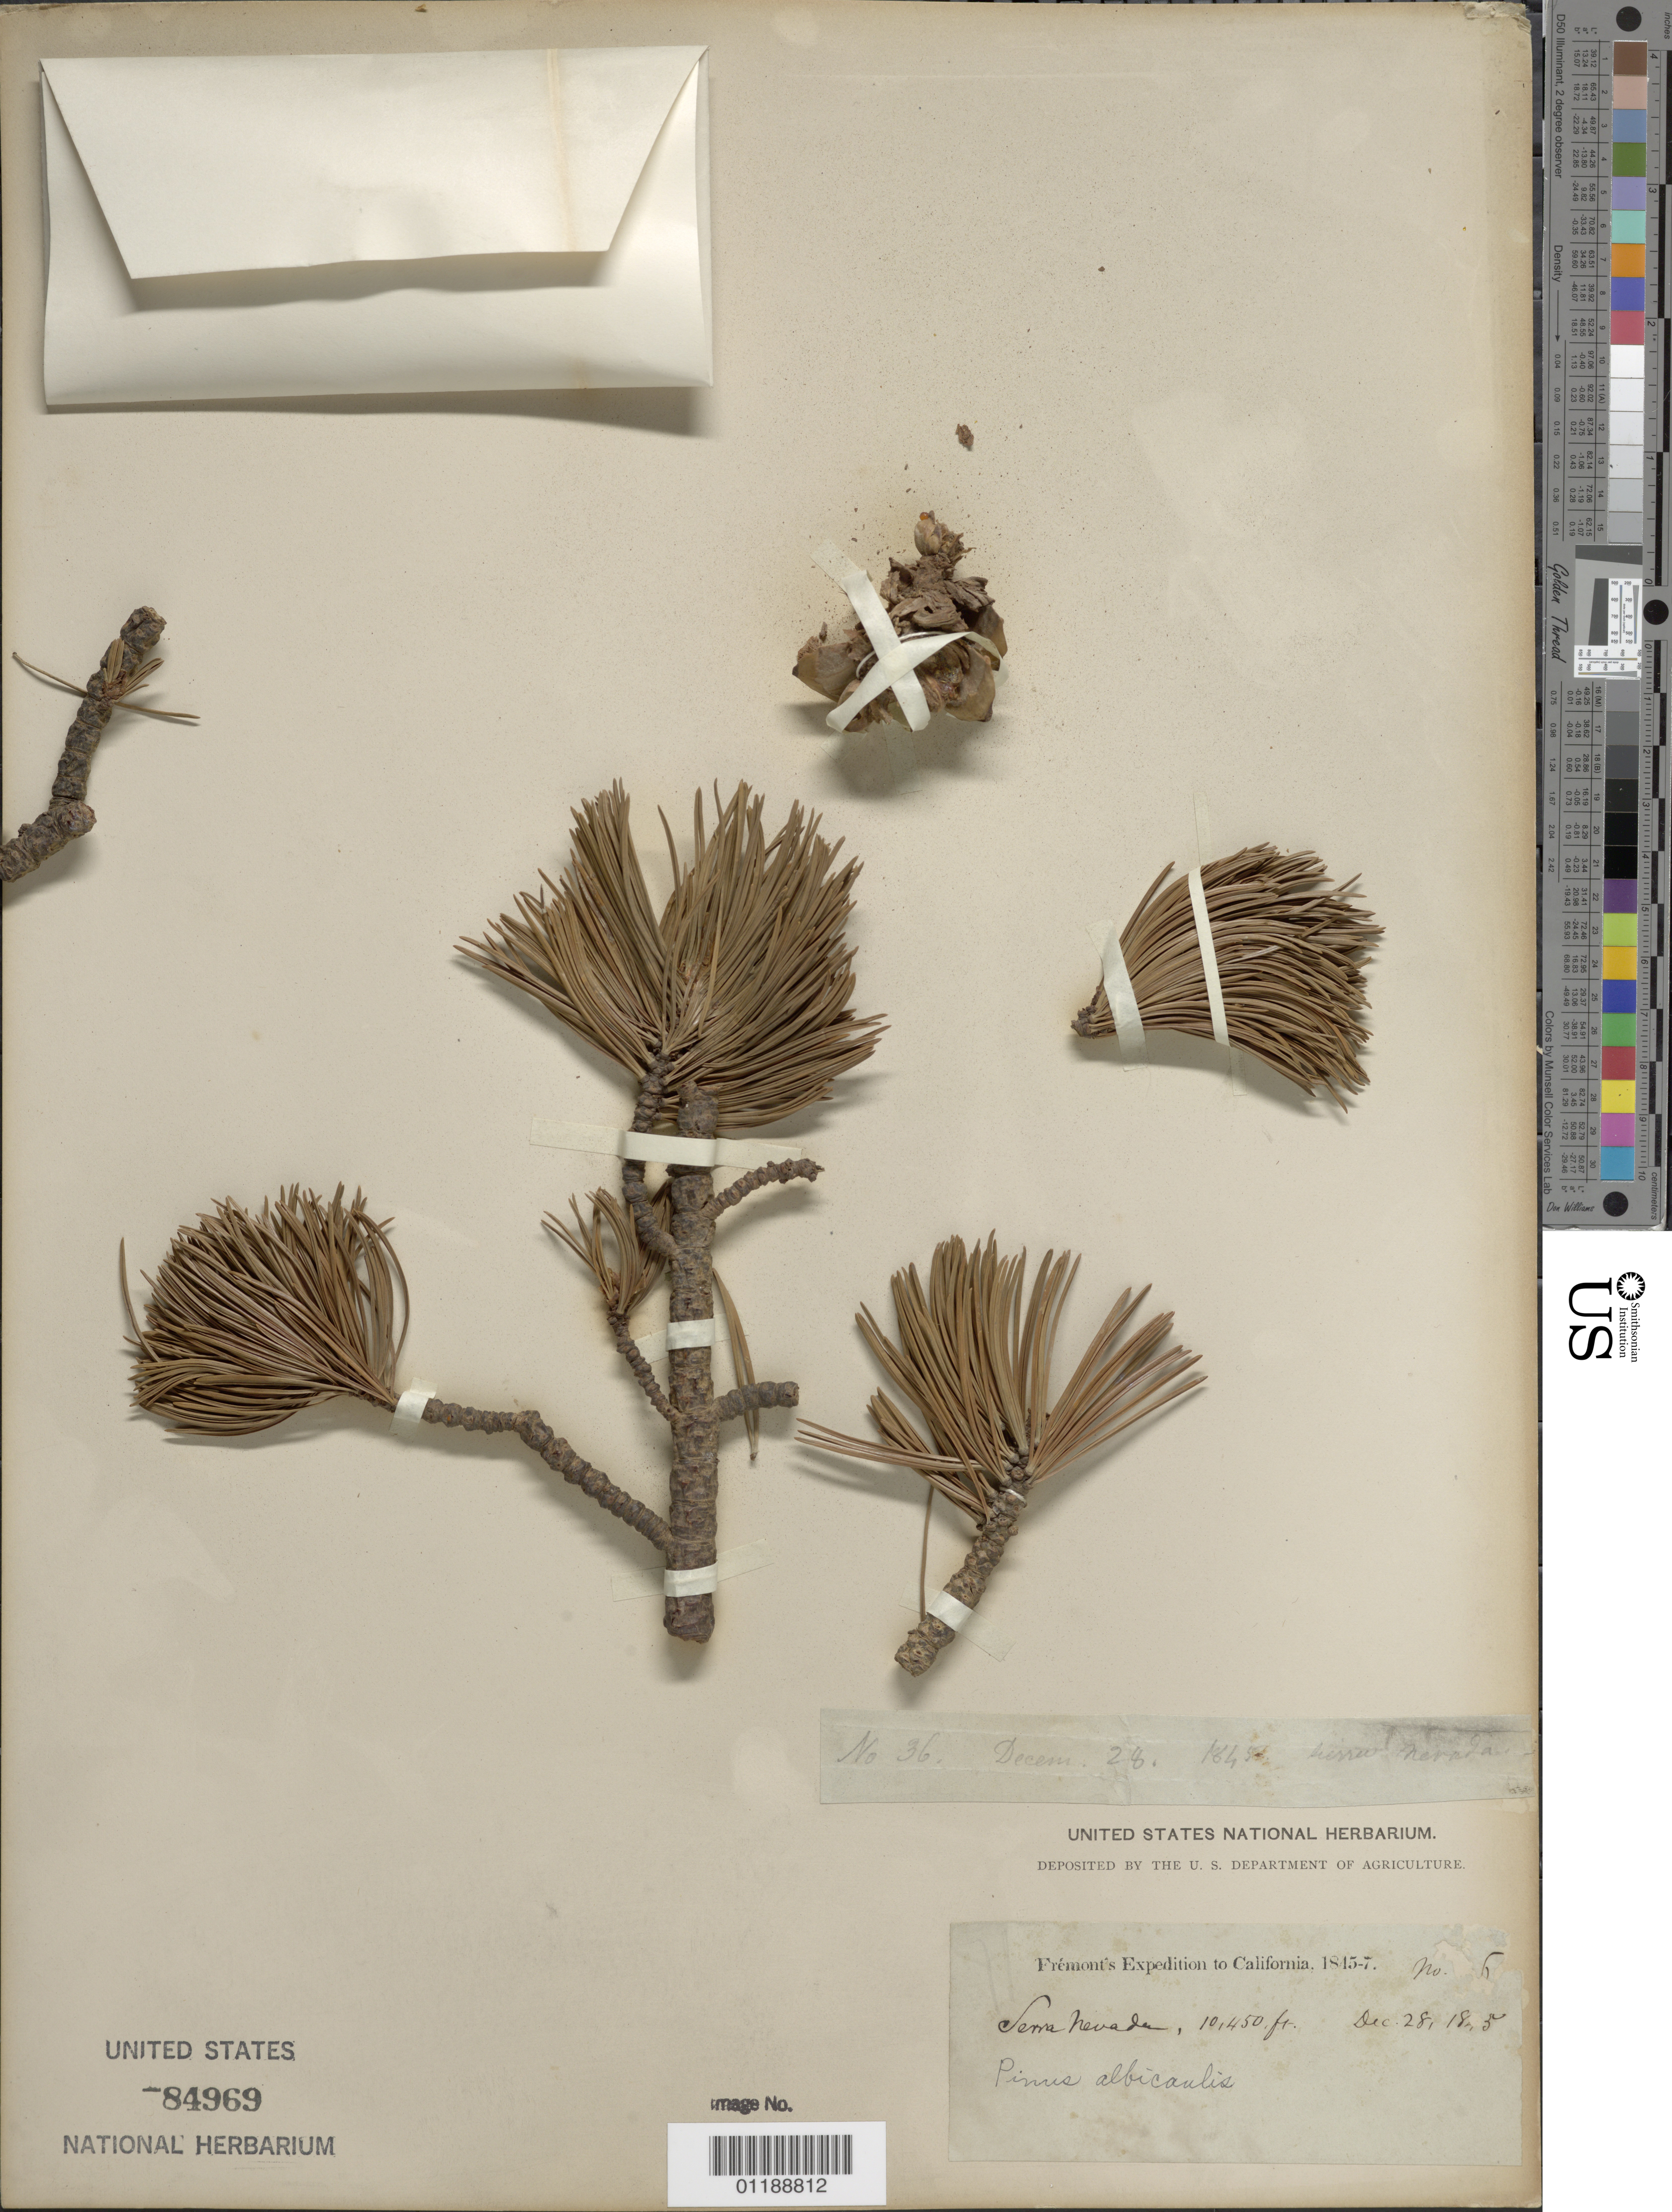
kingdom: Plantae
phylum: Tracheophyta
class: Pinopsida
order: Pinales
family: Pinaceae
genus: Pinus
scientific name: Pinus albicaulis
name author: Engelm.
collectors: J. C. Frémont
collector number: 36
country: United States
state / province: California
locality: Sierra Nevada.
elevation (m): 3185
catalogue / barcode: US 84969